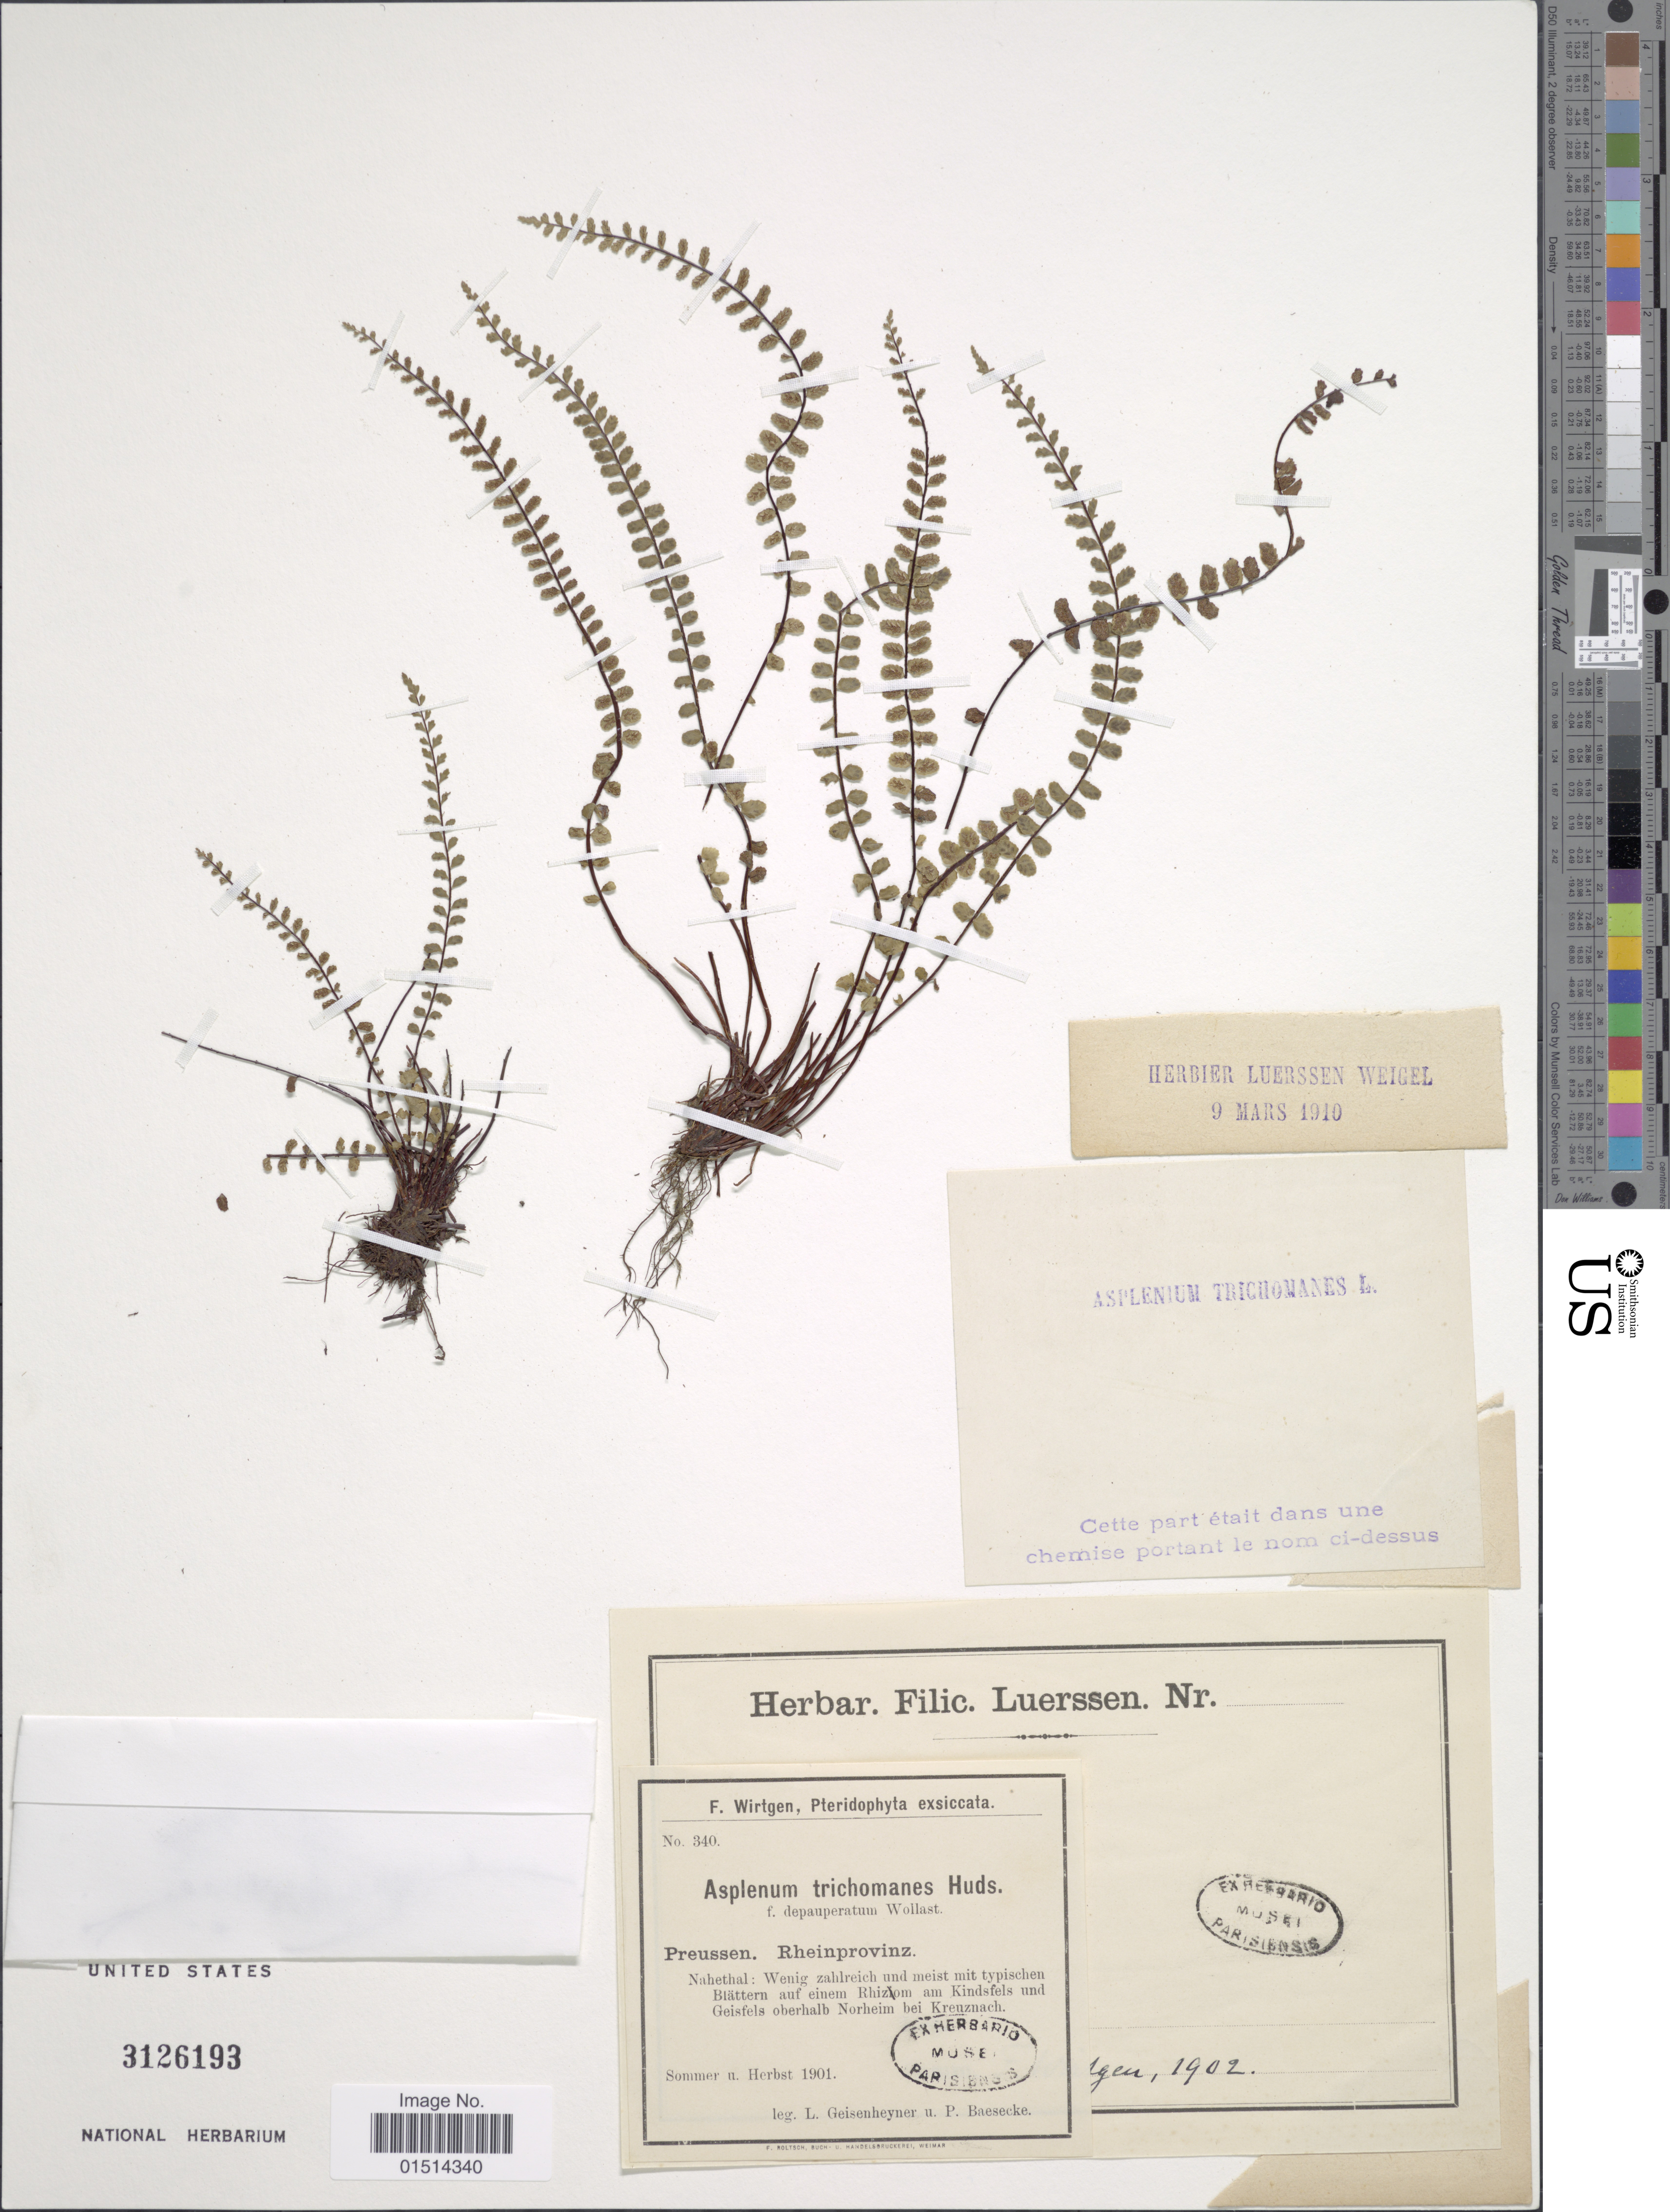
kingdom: Plantae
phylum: Tracheophyta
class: Polypodiopsida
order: Polypodiales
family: Aspleniaceae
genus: Asplenium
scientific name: Asplenium trichomanes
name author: L.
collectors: L. Geisenheyner & P. Baesecke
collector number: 340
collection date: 1901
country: Germany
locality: Preussen, Rheinprovinz, Nahethal: Wenig zahlreich und meist mit typischen Blattern auf einem Rhizom am Kindsfels und Geisfels oberhalb Norheim bei Kreuznach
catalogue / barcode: US 3126193